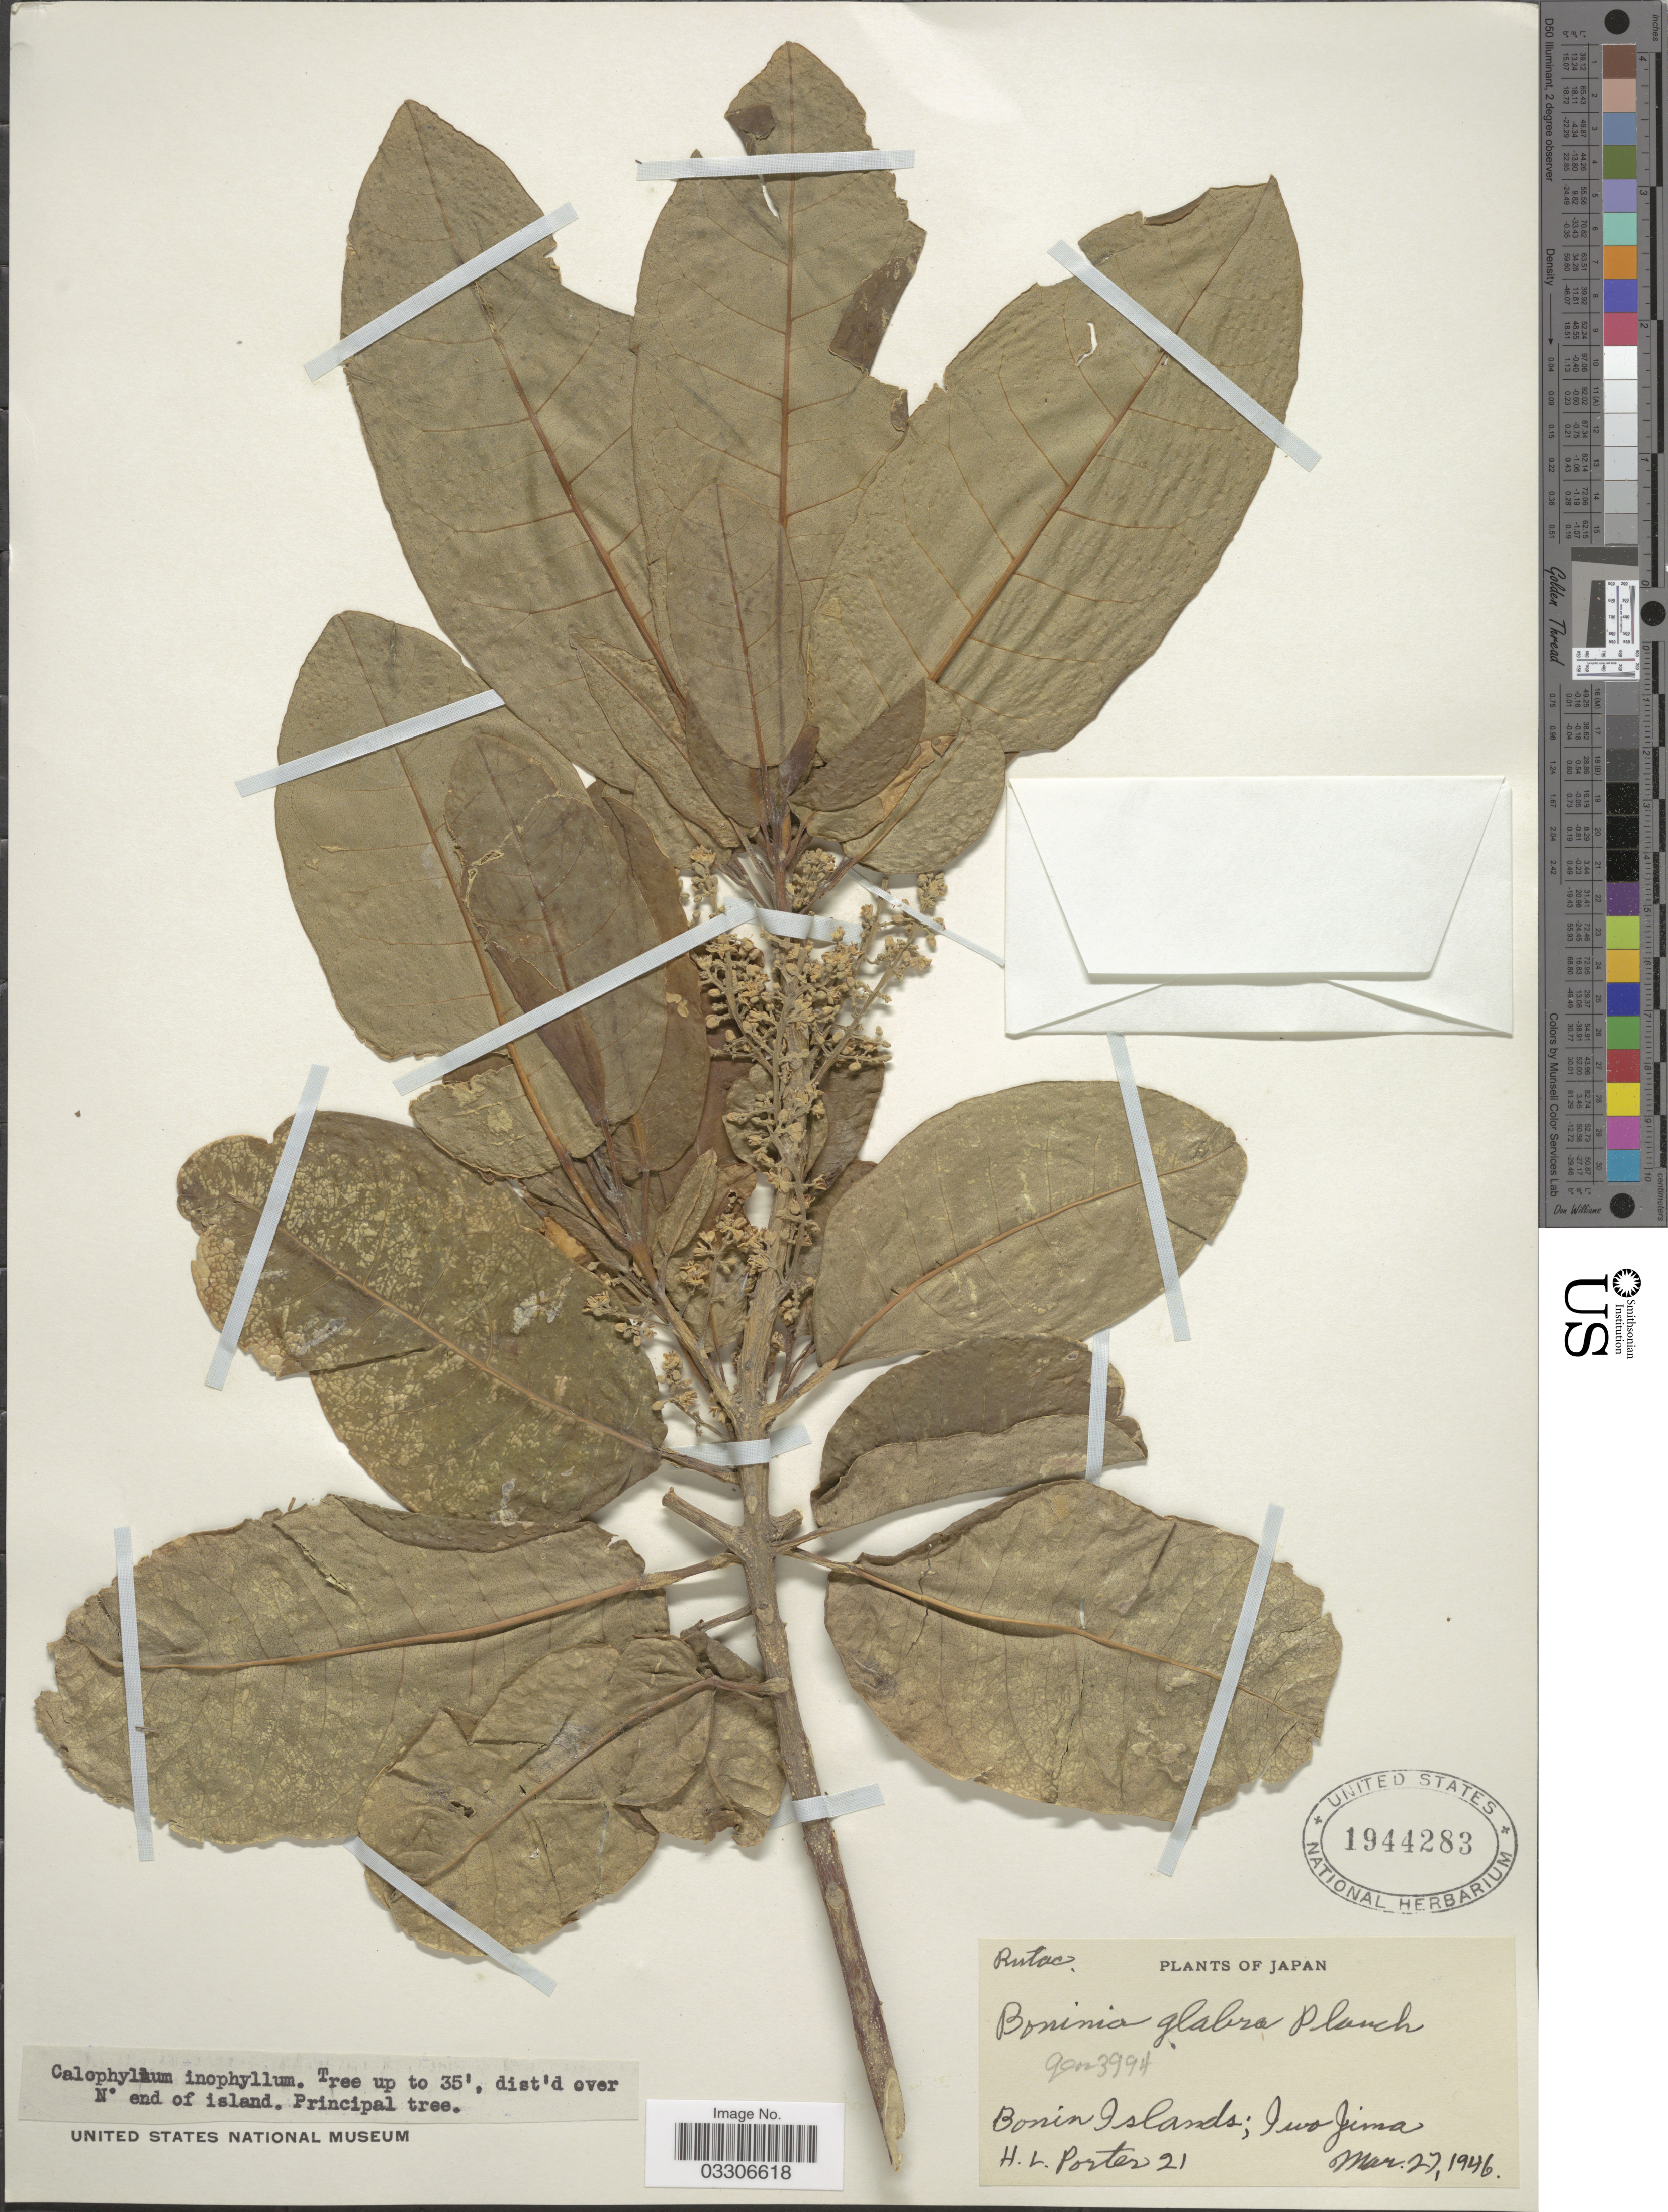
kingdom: Plantae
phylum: Tracheophyta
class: Magnoliopsida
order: Sapindales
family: Rutaceae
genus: Melicope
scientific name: Melicope quadrangularis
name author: (H. St. John & E.P. Hume) T.G. Hartley & B.C. Stone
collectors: H. L. Porter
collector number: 21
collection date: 1946-03-22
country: Japan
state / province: Tokyo, Federal City of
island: Bonin Islands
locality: Bonin Islands; Iwo Jima. Dist'd over N end of island.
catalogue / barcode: US 1944283